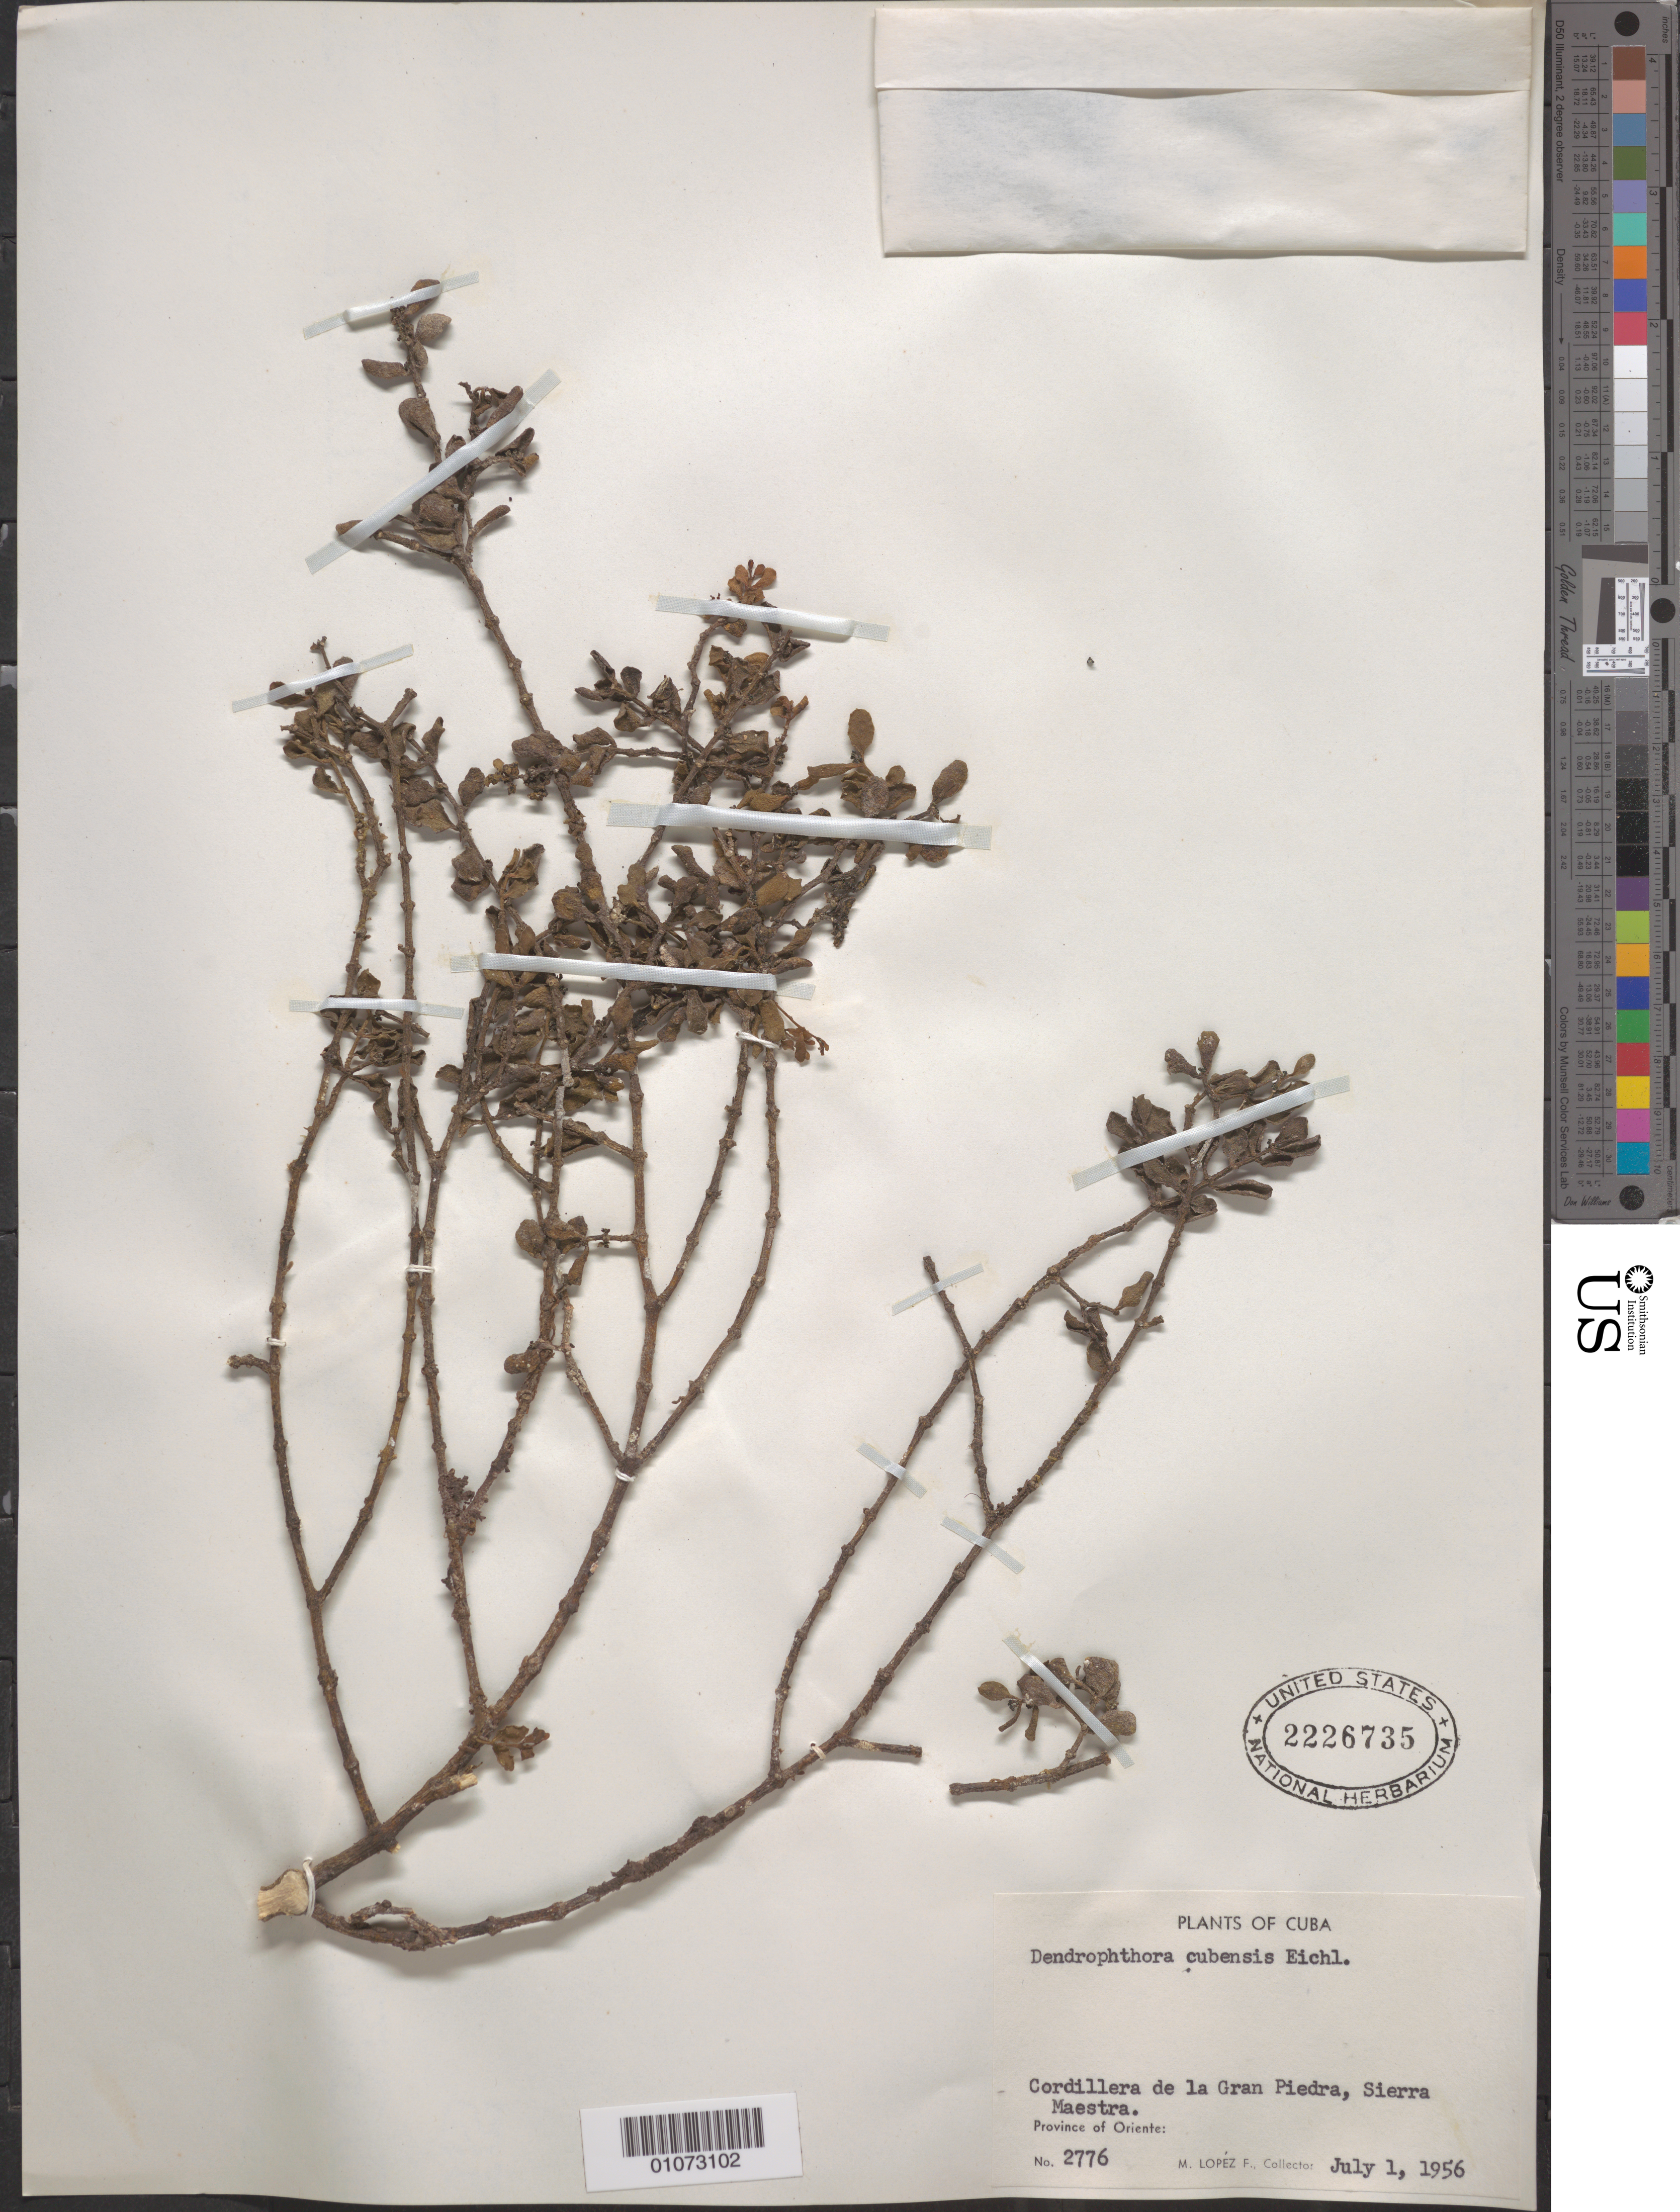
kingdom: Plantae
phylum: Tracheophyta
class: Magnoliopsida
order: Santalales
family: Viscaceae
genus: Dendrophthora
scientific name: Dendrophthora cubensis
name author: Eichler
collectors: M. López Figueiras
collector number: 2776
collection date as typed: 01 Jul 1956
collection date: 1956-07-01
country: Cuba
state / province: Oriente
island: Cuba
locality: Cordillera de la Gran Piedra, Sierra Maestra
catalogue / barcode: US 2226735